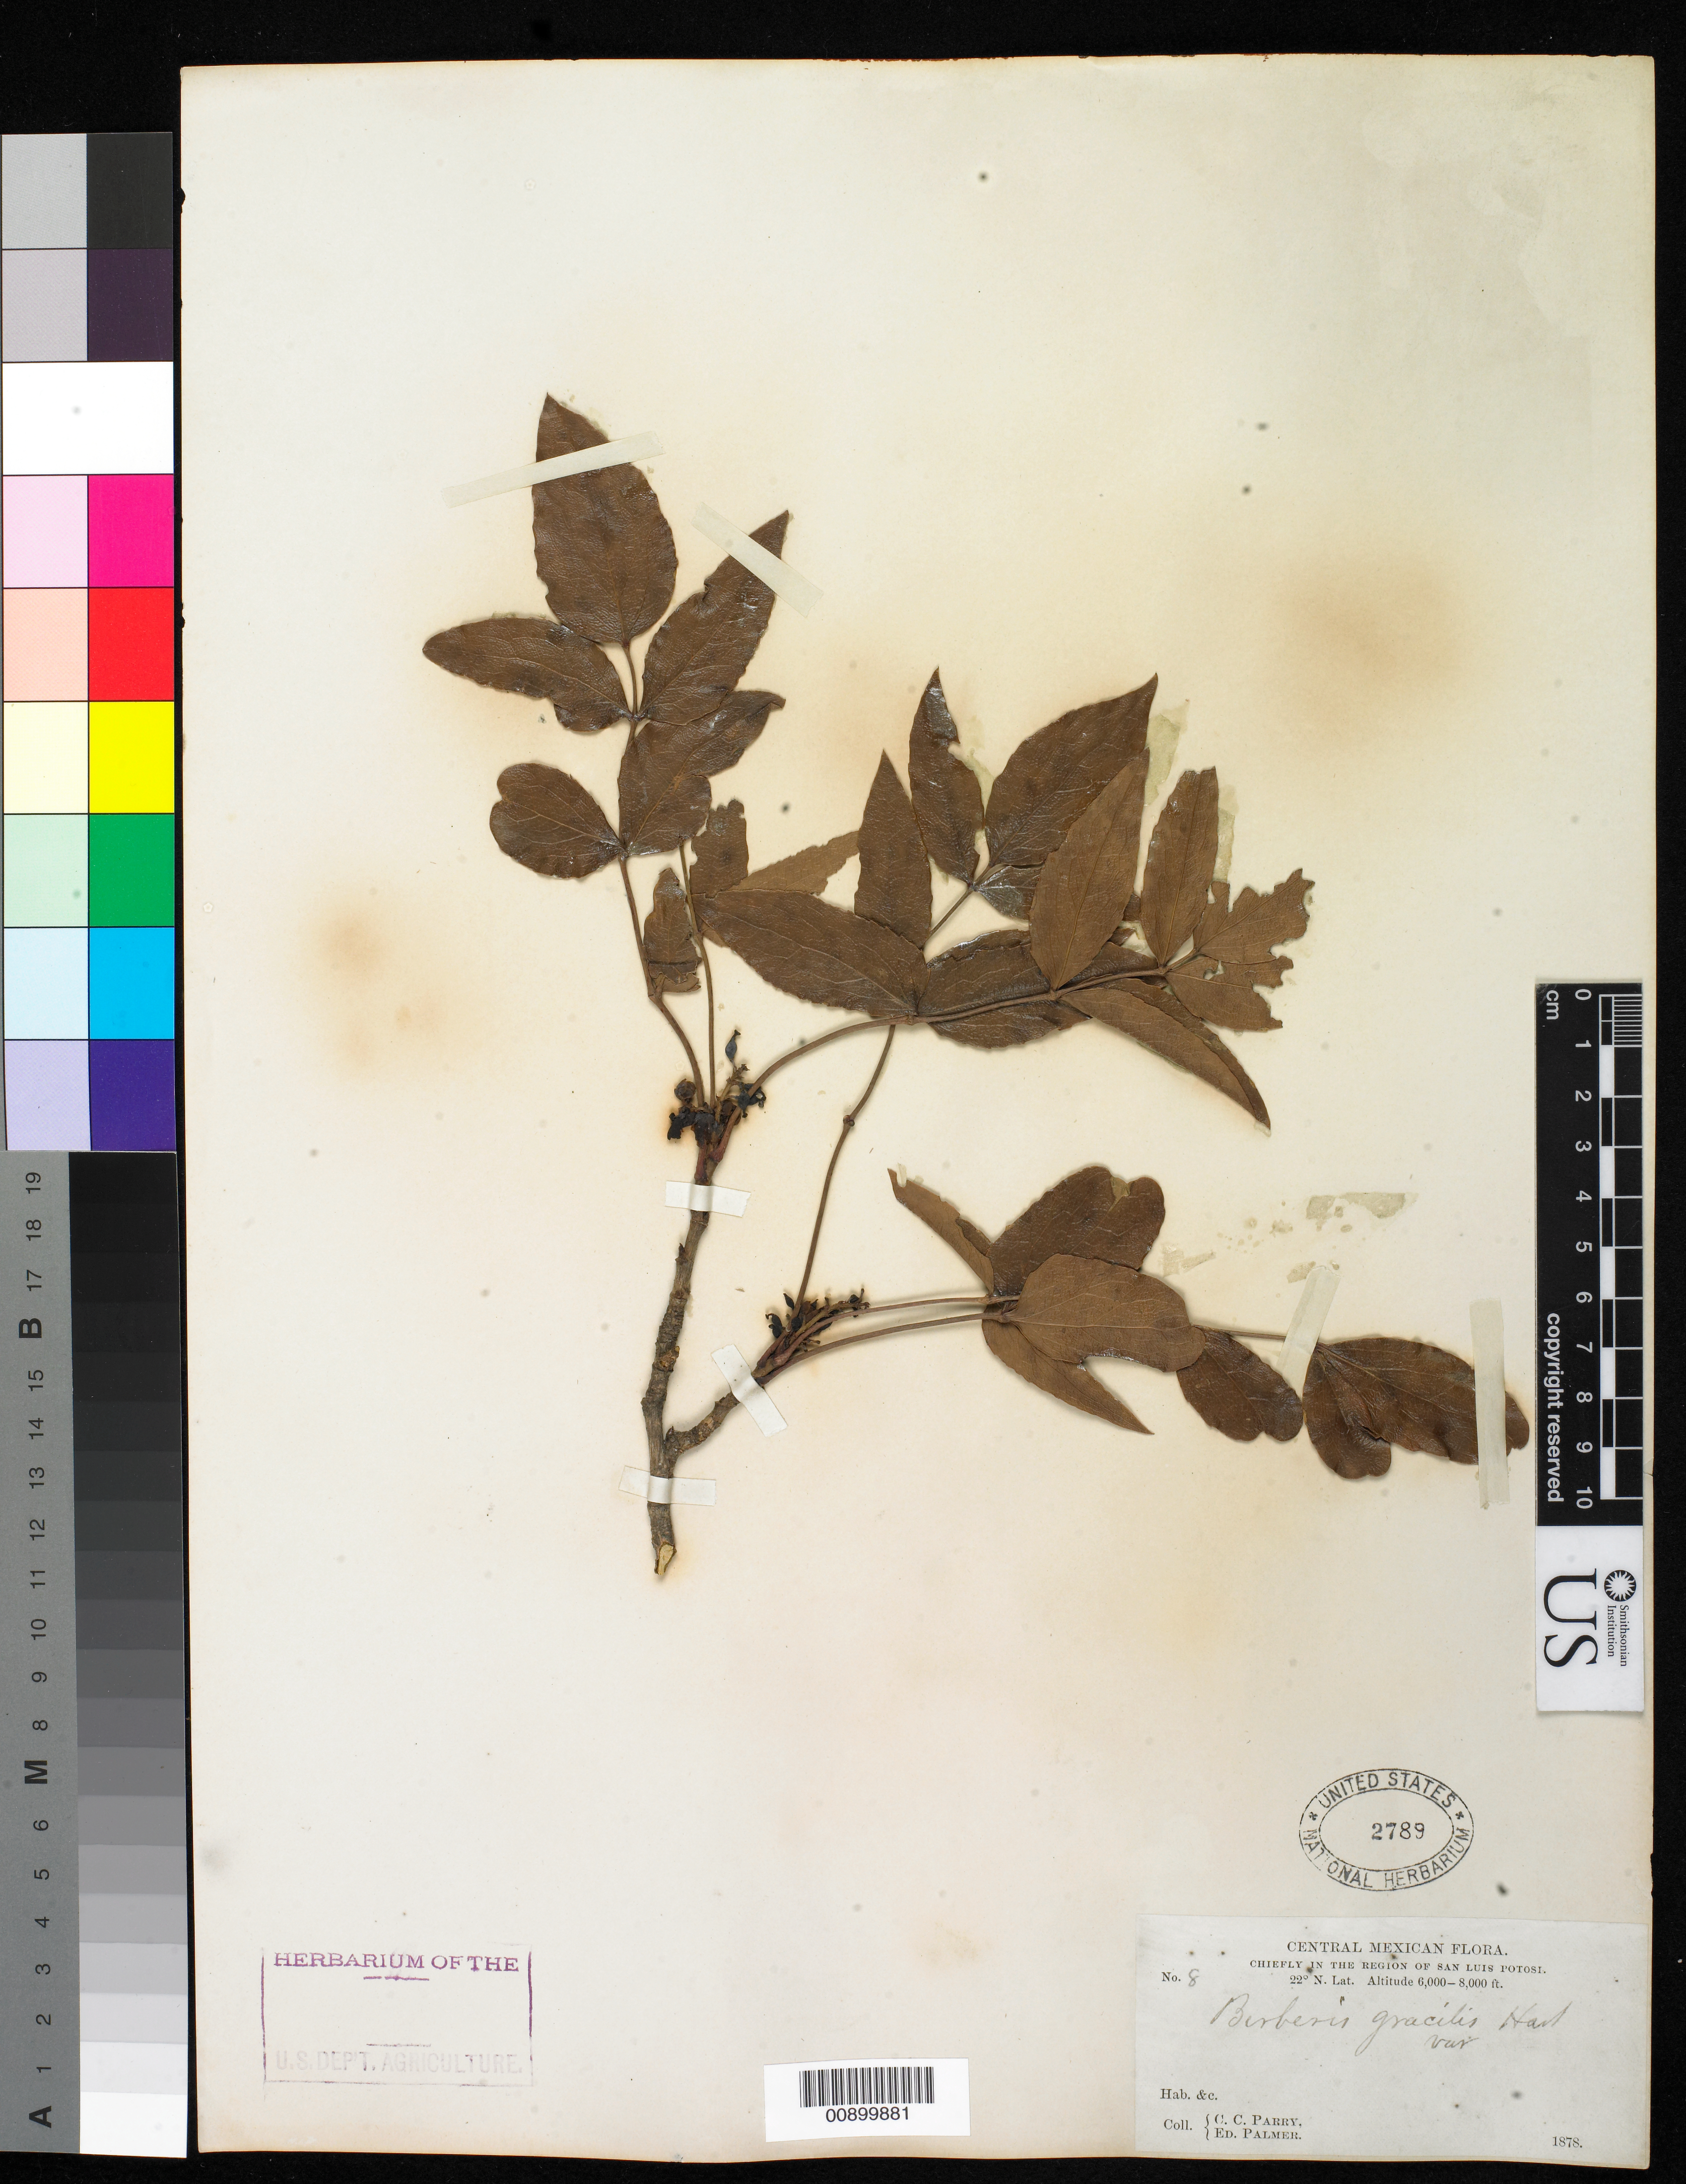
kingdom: Plantae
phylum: Tracheophyta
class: Magnoliopsida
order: Ranunculales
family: Berberidaceae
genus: Mahonia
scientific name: Mahonia gracilis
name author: (Benth.) Fedde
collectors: C. C. Parry & E. Palmer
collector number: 8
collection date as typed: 1878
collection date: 1878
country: Mexico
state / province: San Luis Potosí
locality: Chiefly in the region of San Luis Potosí.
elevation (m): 1829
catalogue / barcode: US 2789